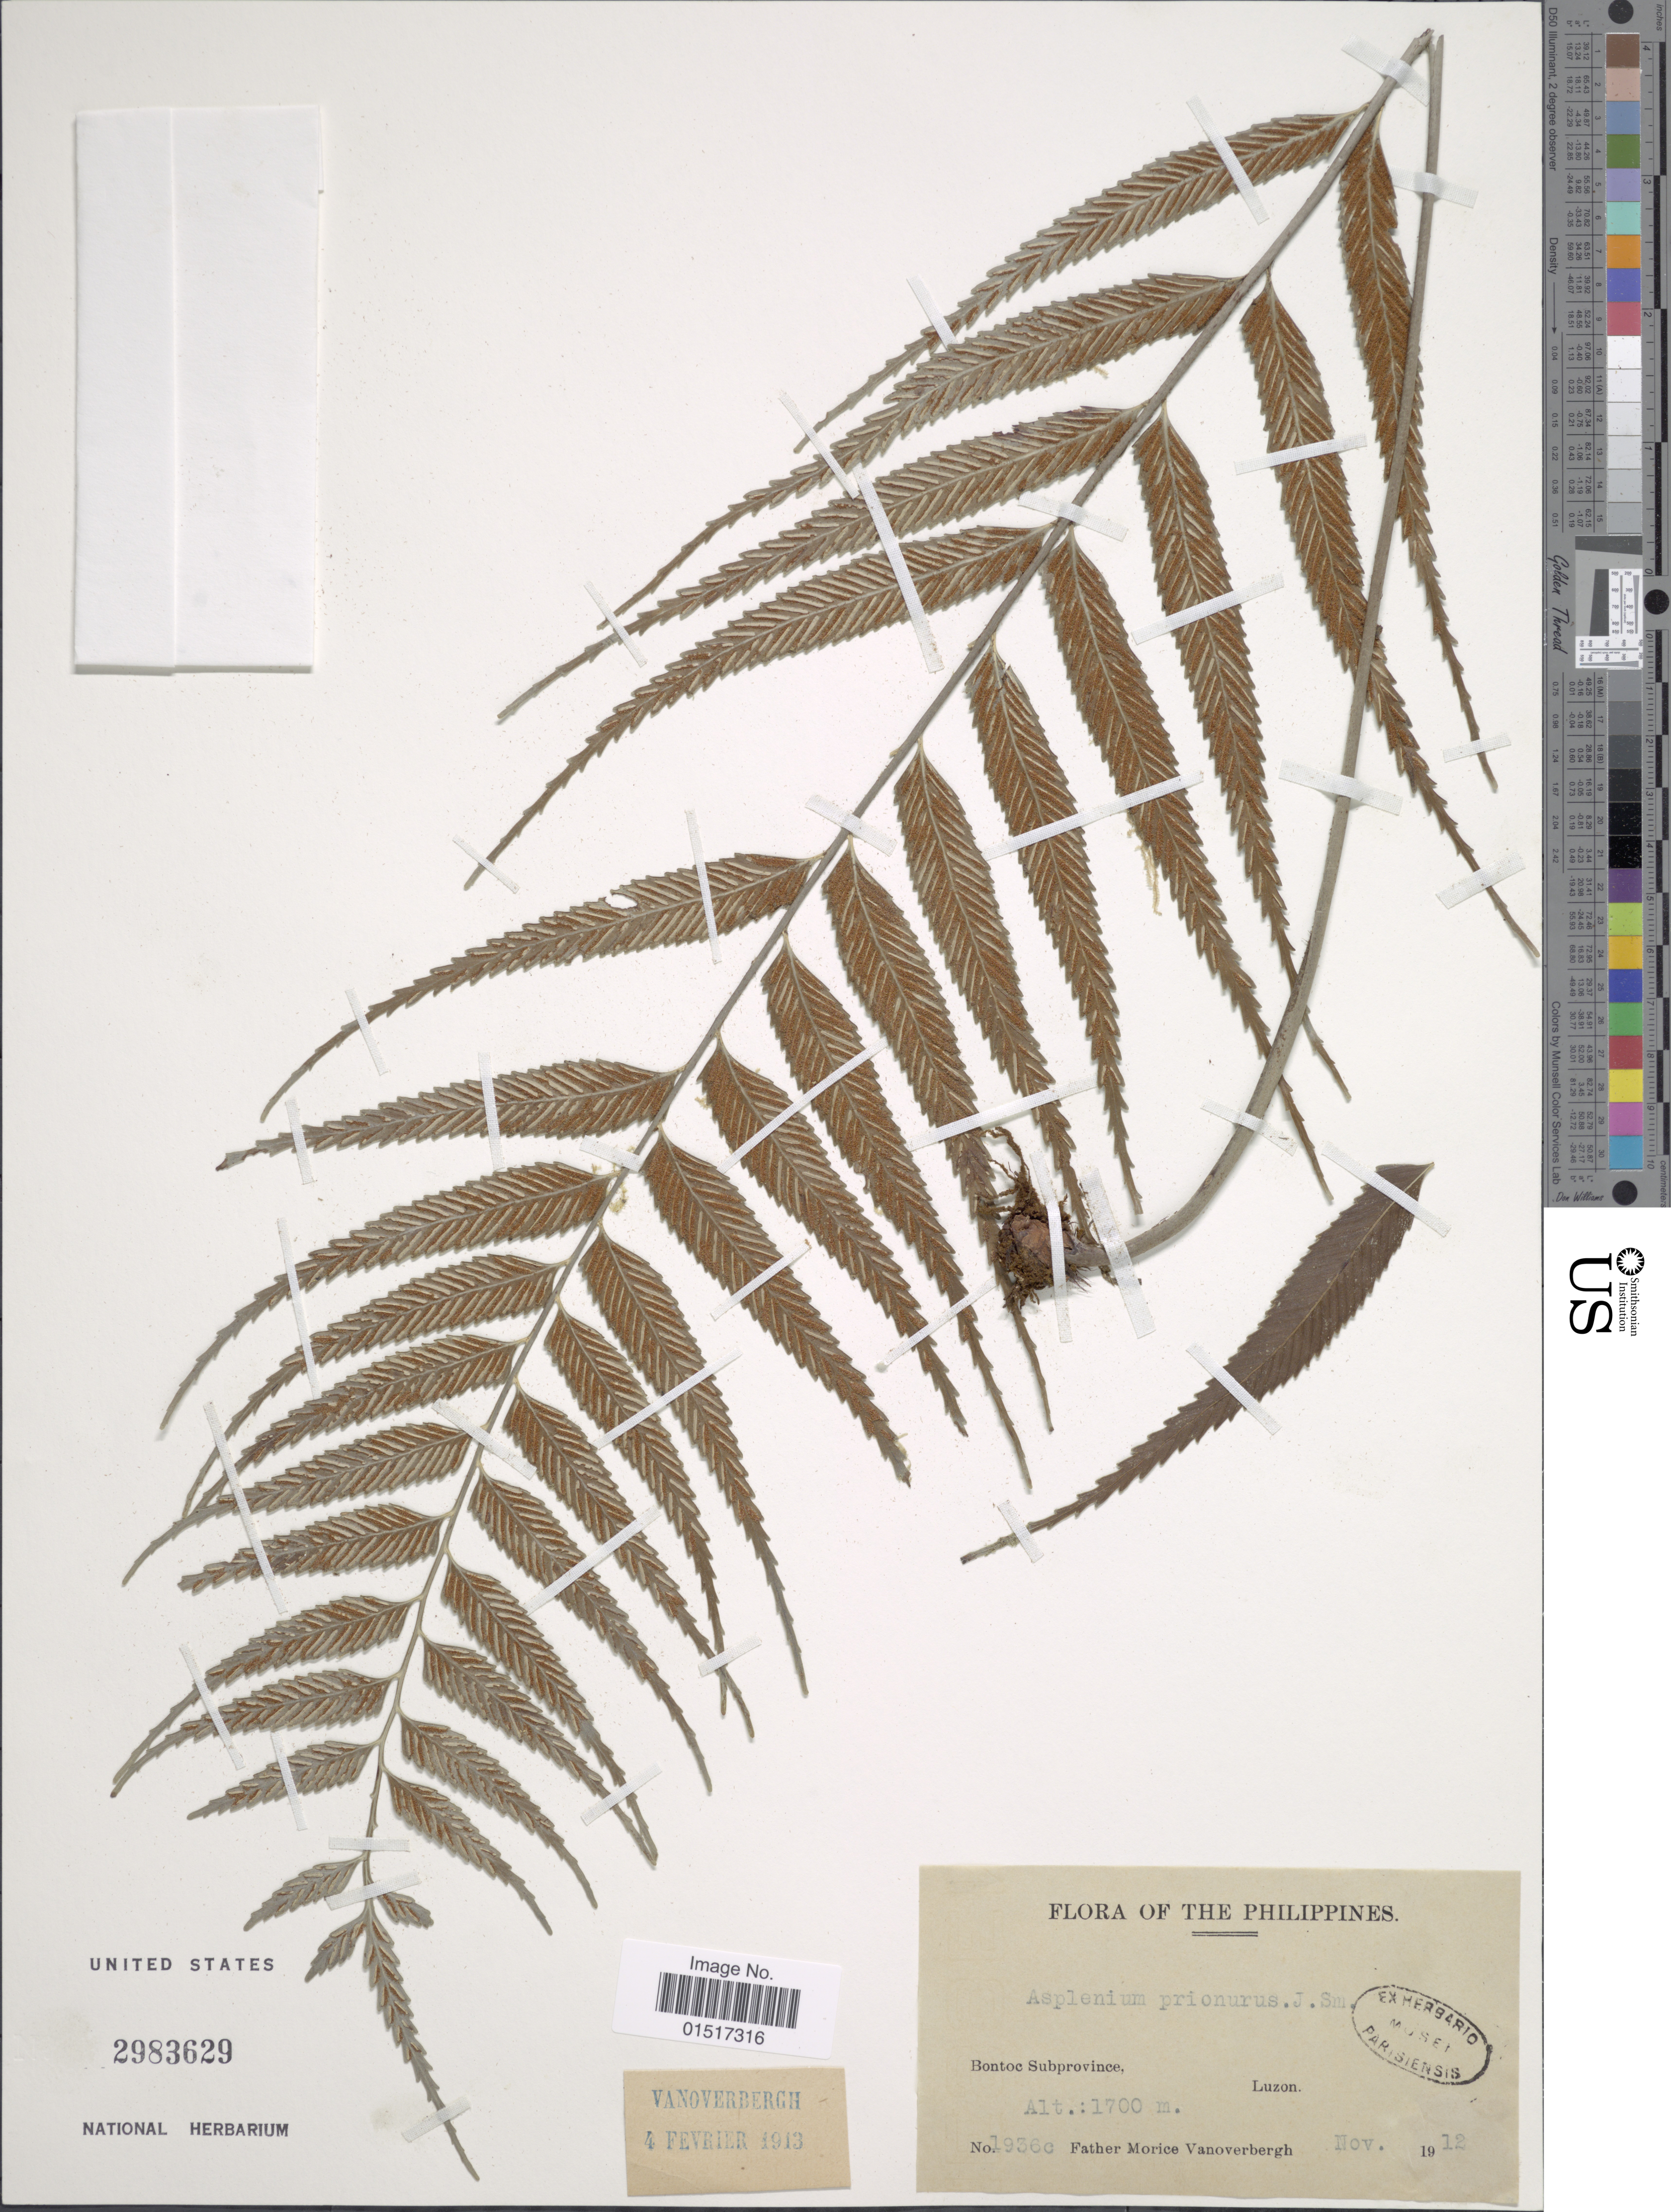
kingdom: Plantae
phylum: Tracheophyta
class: Polypodiopsida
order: Polypodiales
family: Aspleniaceae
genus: Asplenium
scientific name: Asplenium vulcanicum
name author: Blume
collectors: M. Vanoverbergh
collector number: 1936c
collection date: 1912-11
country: Philippines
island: Luzon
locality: Bontoc Subprovince, Luzon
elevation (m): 1700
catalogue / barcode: US 2983629